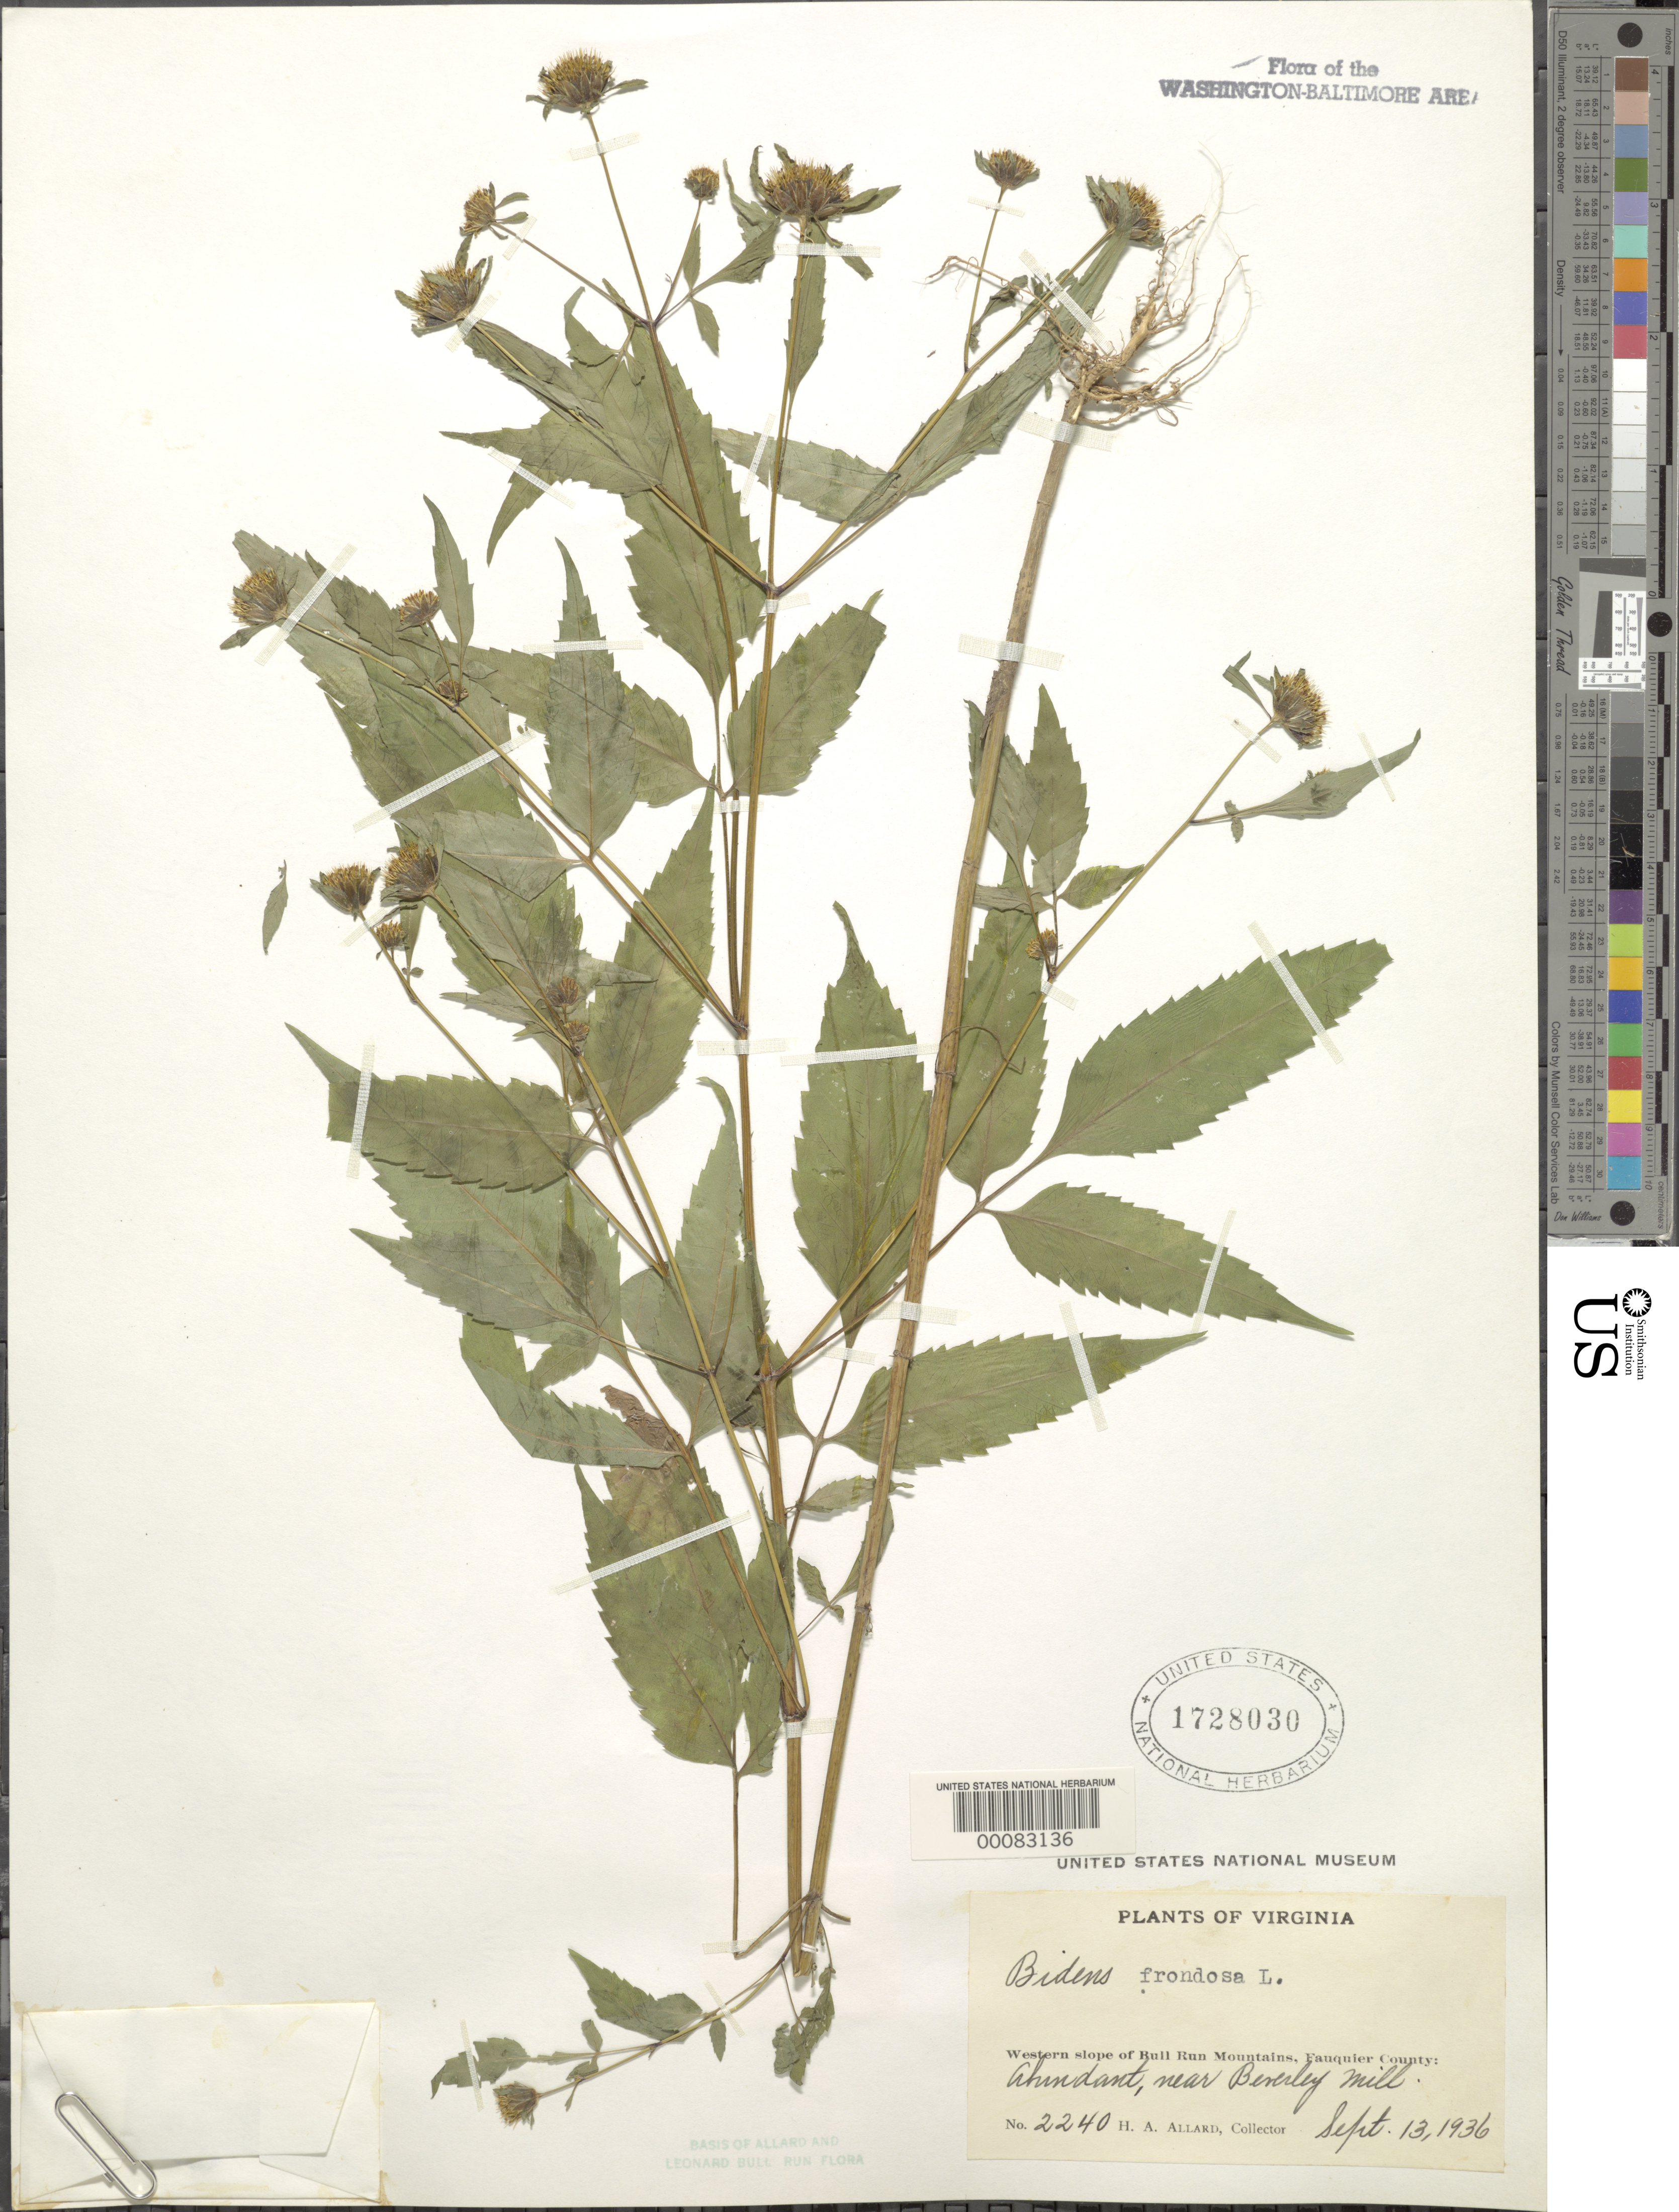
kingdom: Plantae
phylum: Tracheophyta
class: Magnoliopsida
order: Asterales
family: Asteraceae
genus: Bidens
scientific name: Bidens frondosa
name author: L.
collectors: H. A. Allard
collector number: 2240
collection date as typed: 13 Sep 1936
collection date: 1936-09-13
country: United States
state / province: Virginia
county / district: Fauquier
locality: Near Beverley Mill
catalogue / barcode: US 1728030